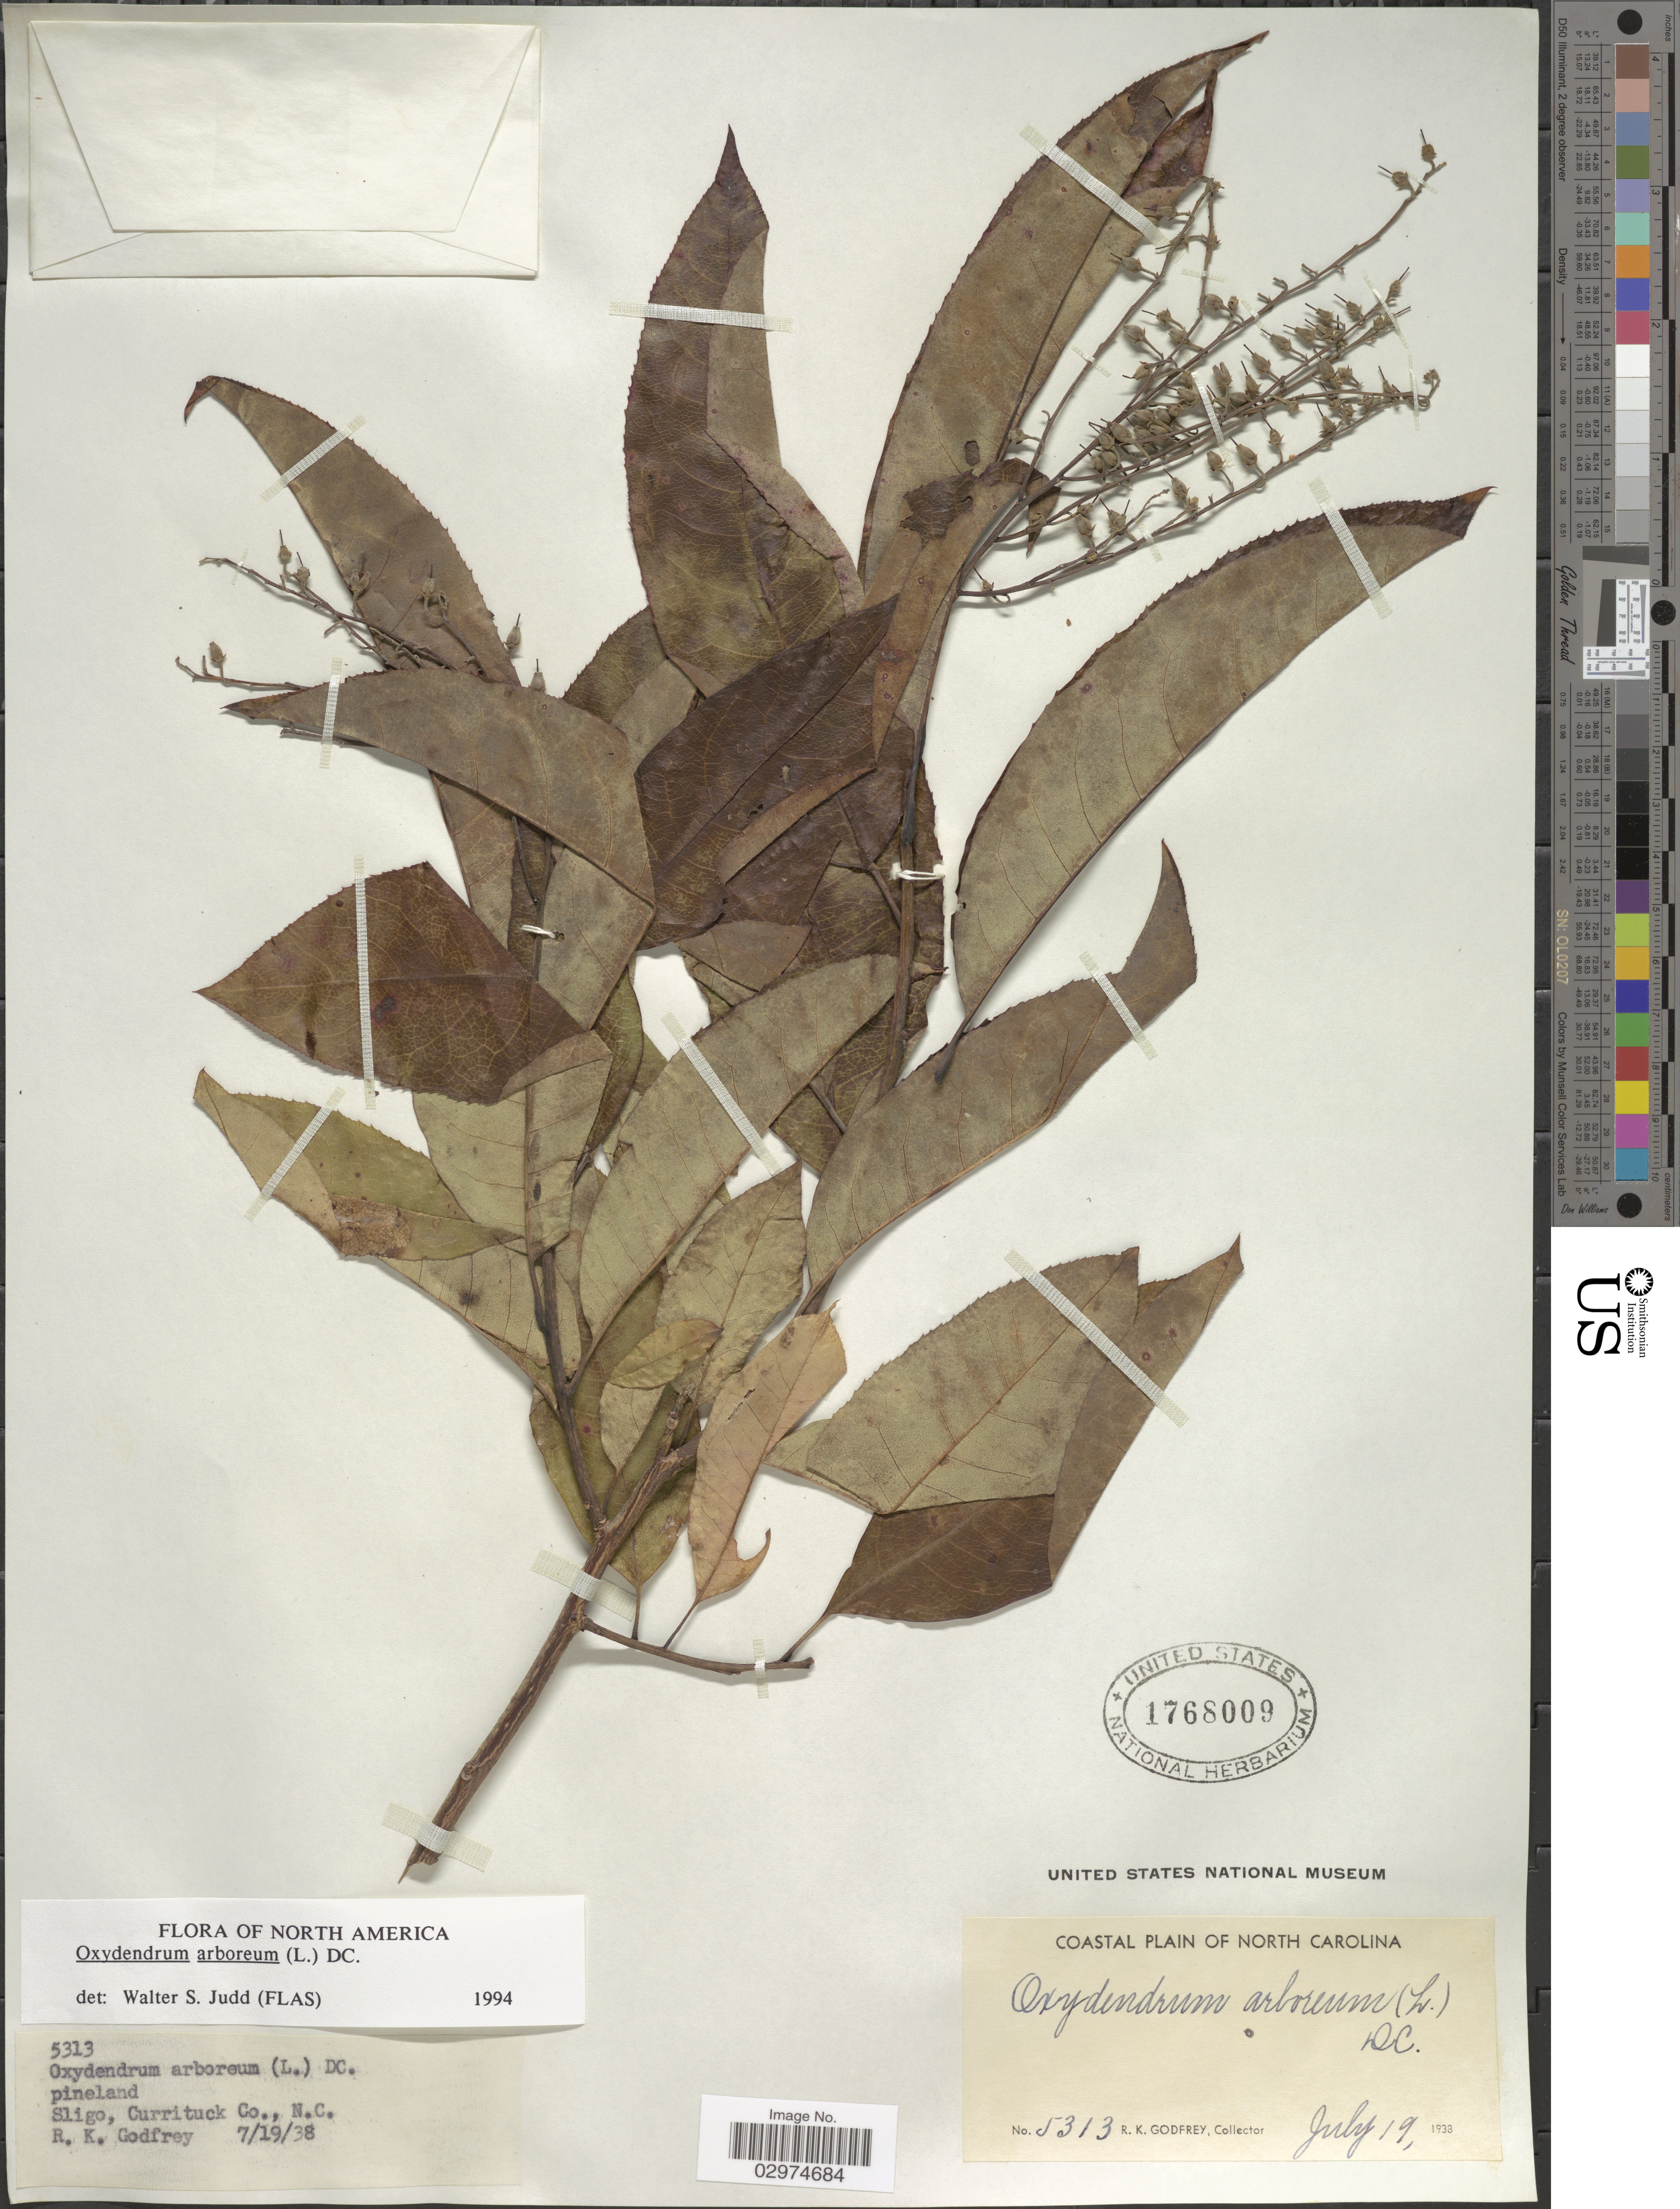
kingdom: Plantae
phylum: Tracheophyta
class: Magnoliopsida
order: Ericales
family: Ericaceae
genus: Oxydendrum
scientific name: Oxydendrum arboreum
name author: (L.) DC.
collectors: R. K. Godfrey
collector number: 5313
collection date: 1938-07-19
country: United States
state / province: North Carolina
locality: Coastal Plain of North Carolina, Sligo, Currituck Co.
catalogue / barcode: US 1768009